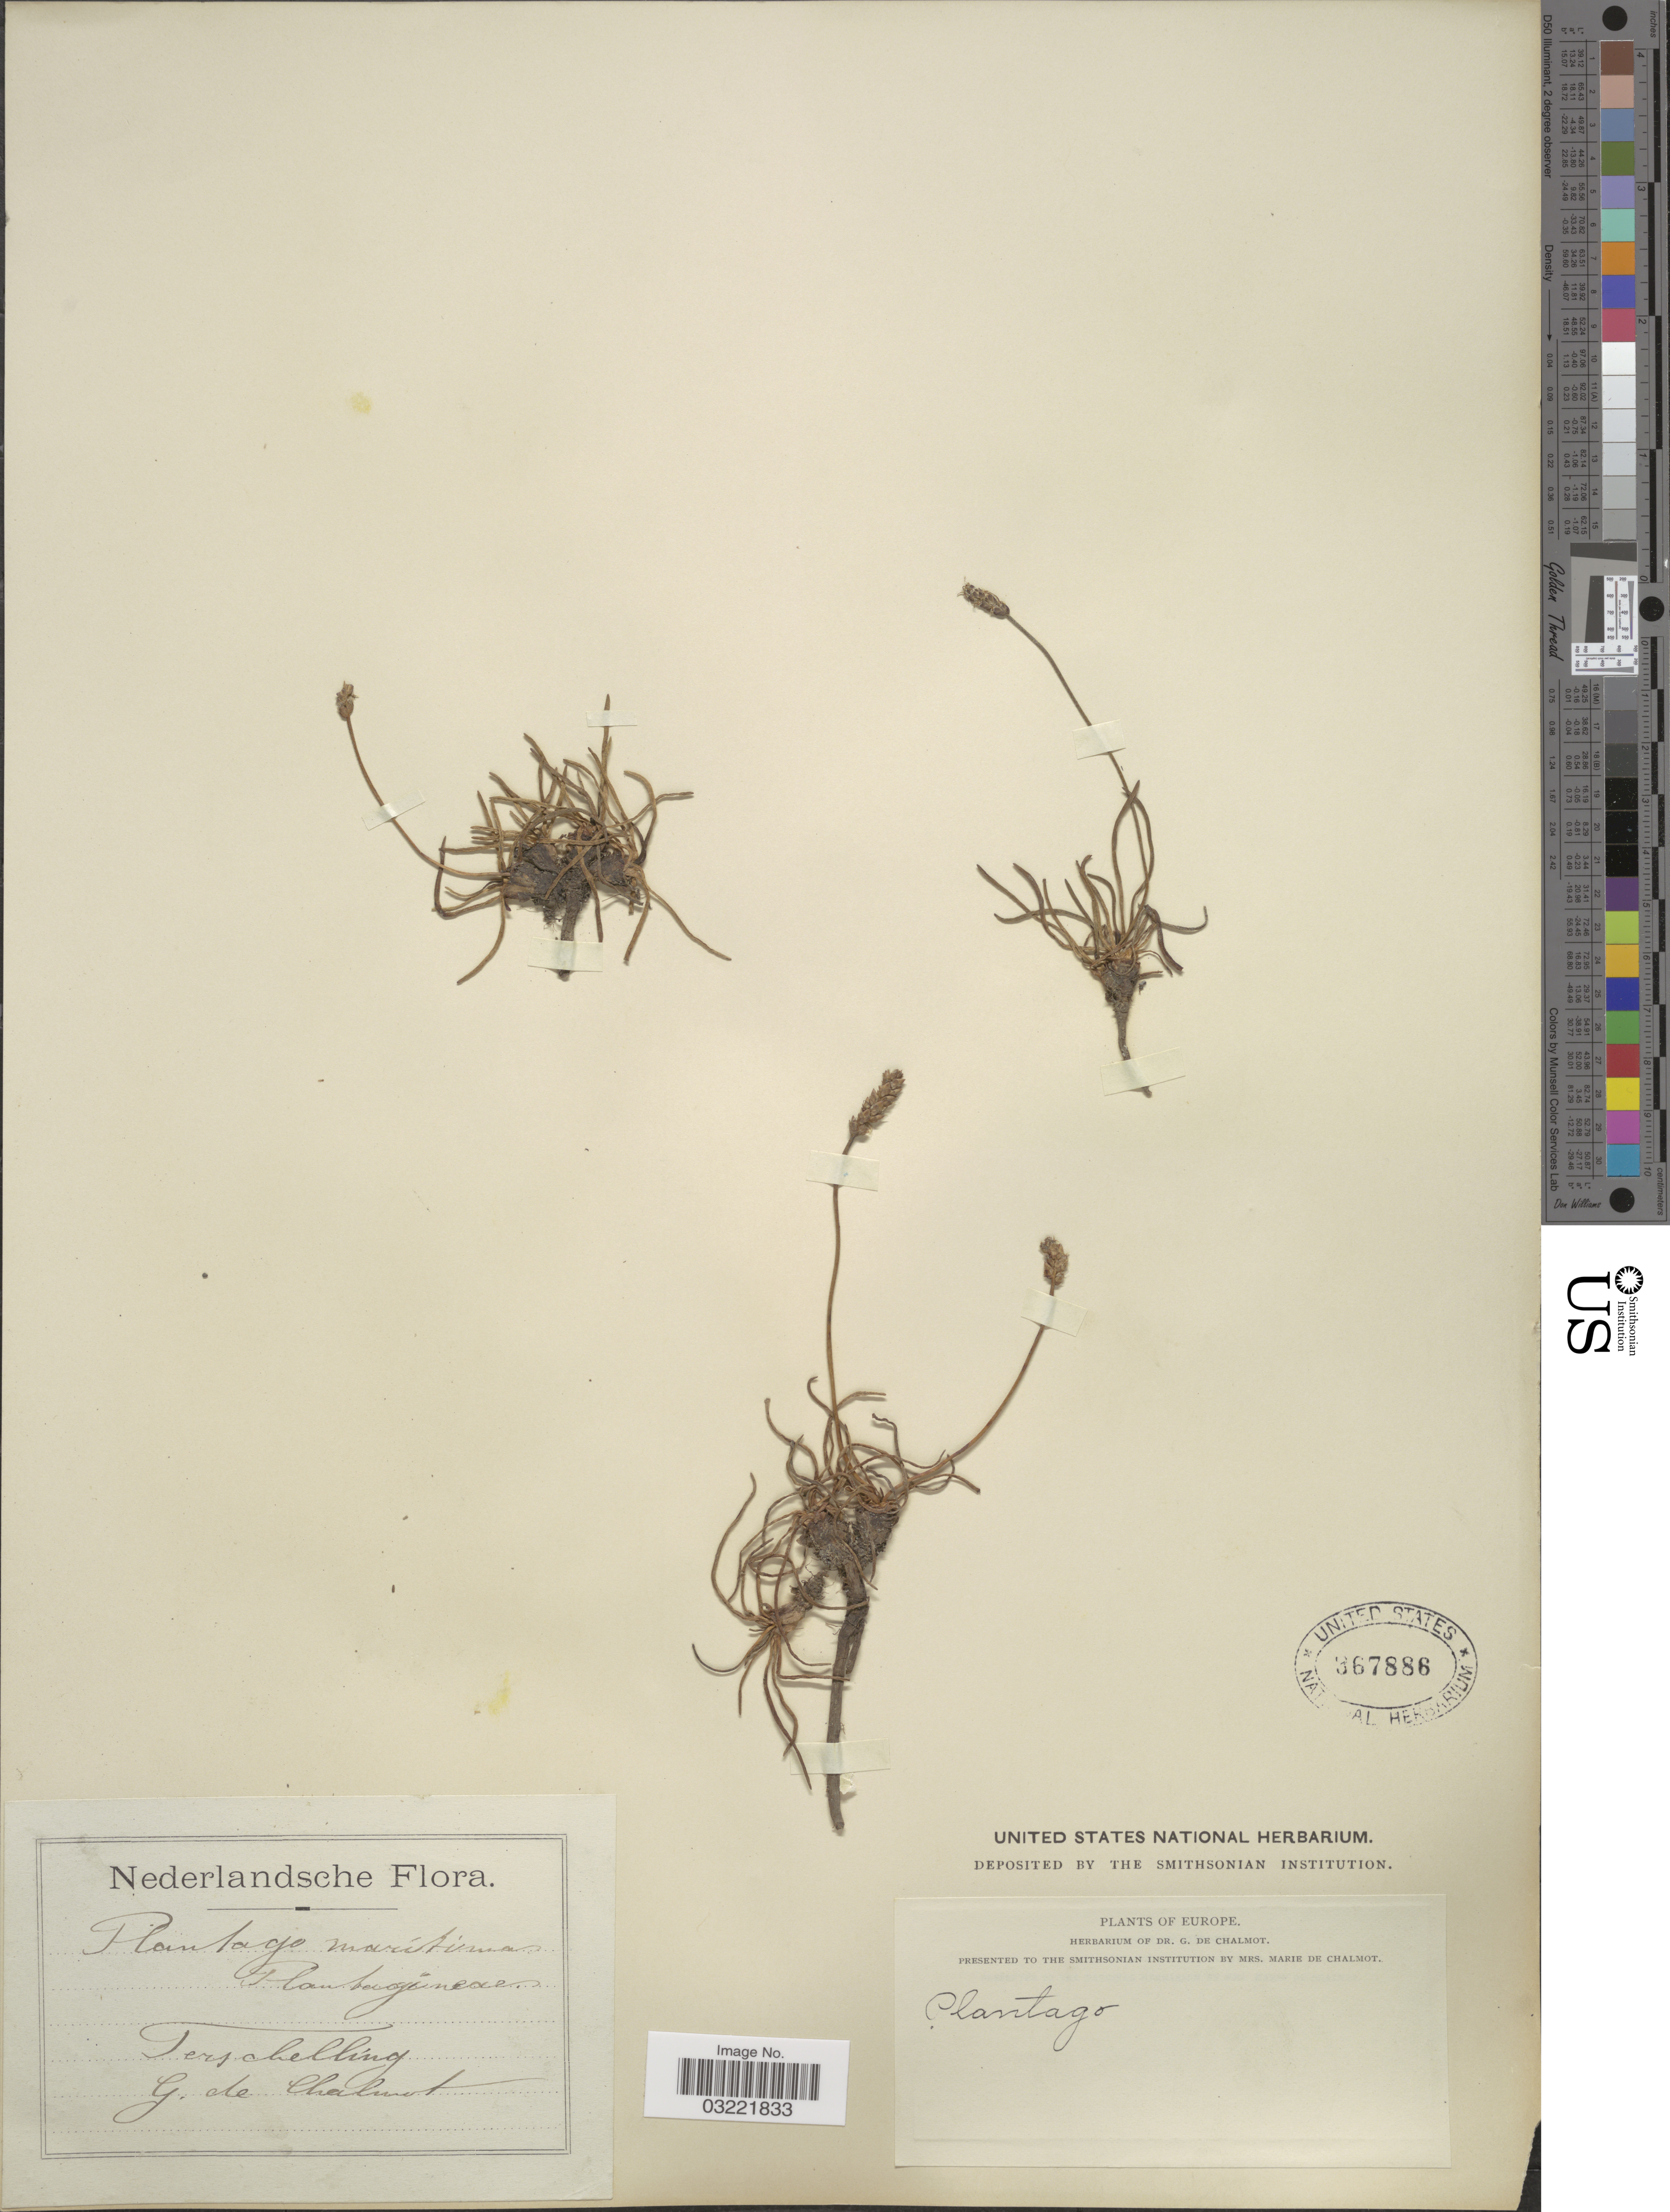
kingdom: Plantae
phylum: Tracheophyta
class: Magnoliopsida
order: Lamiales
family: Plantaginaceae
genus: Plantago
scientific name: Plantago maritima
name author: L.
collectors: G. de Chalmot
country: Netherlands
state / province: Friesland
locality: Terschelling.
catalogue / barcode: US 367886